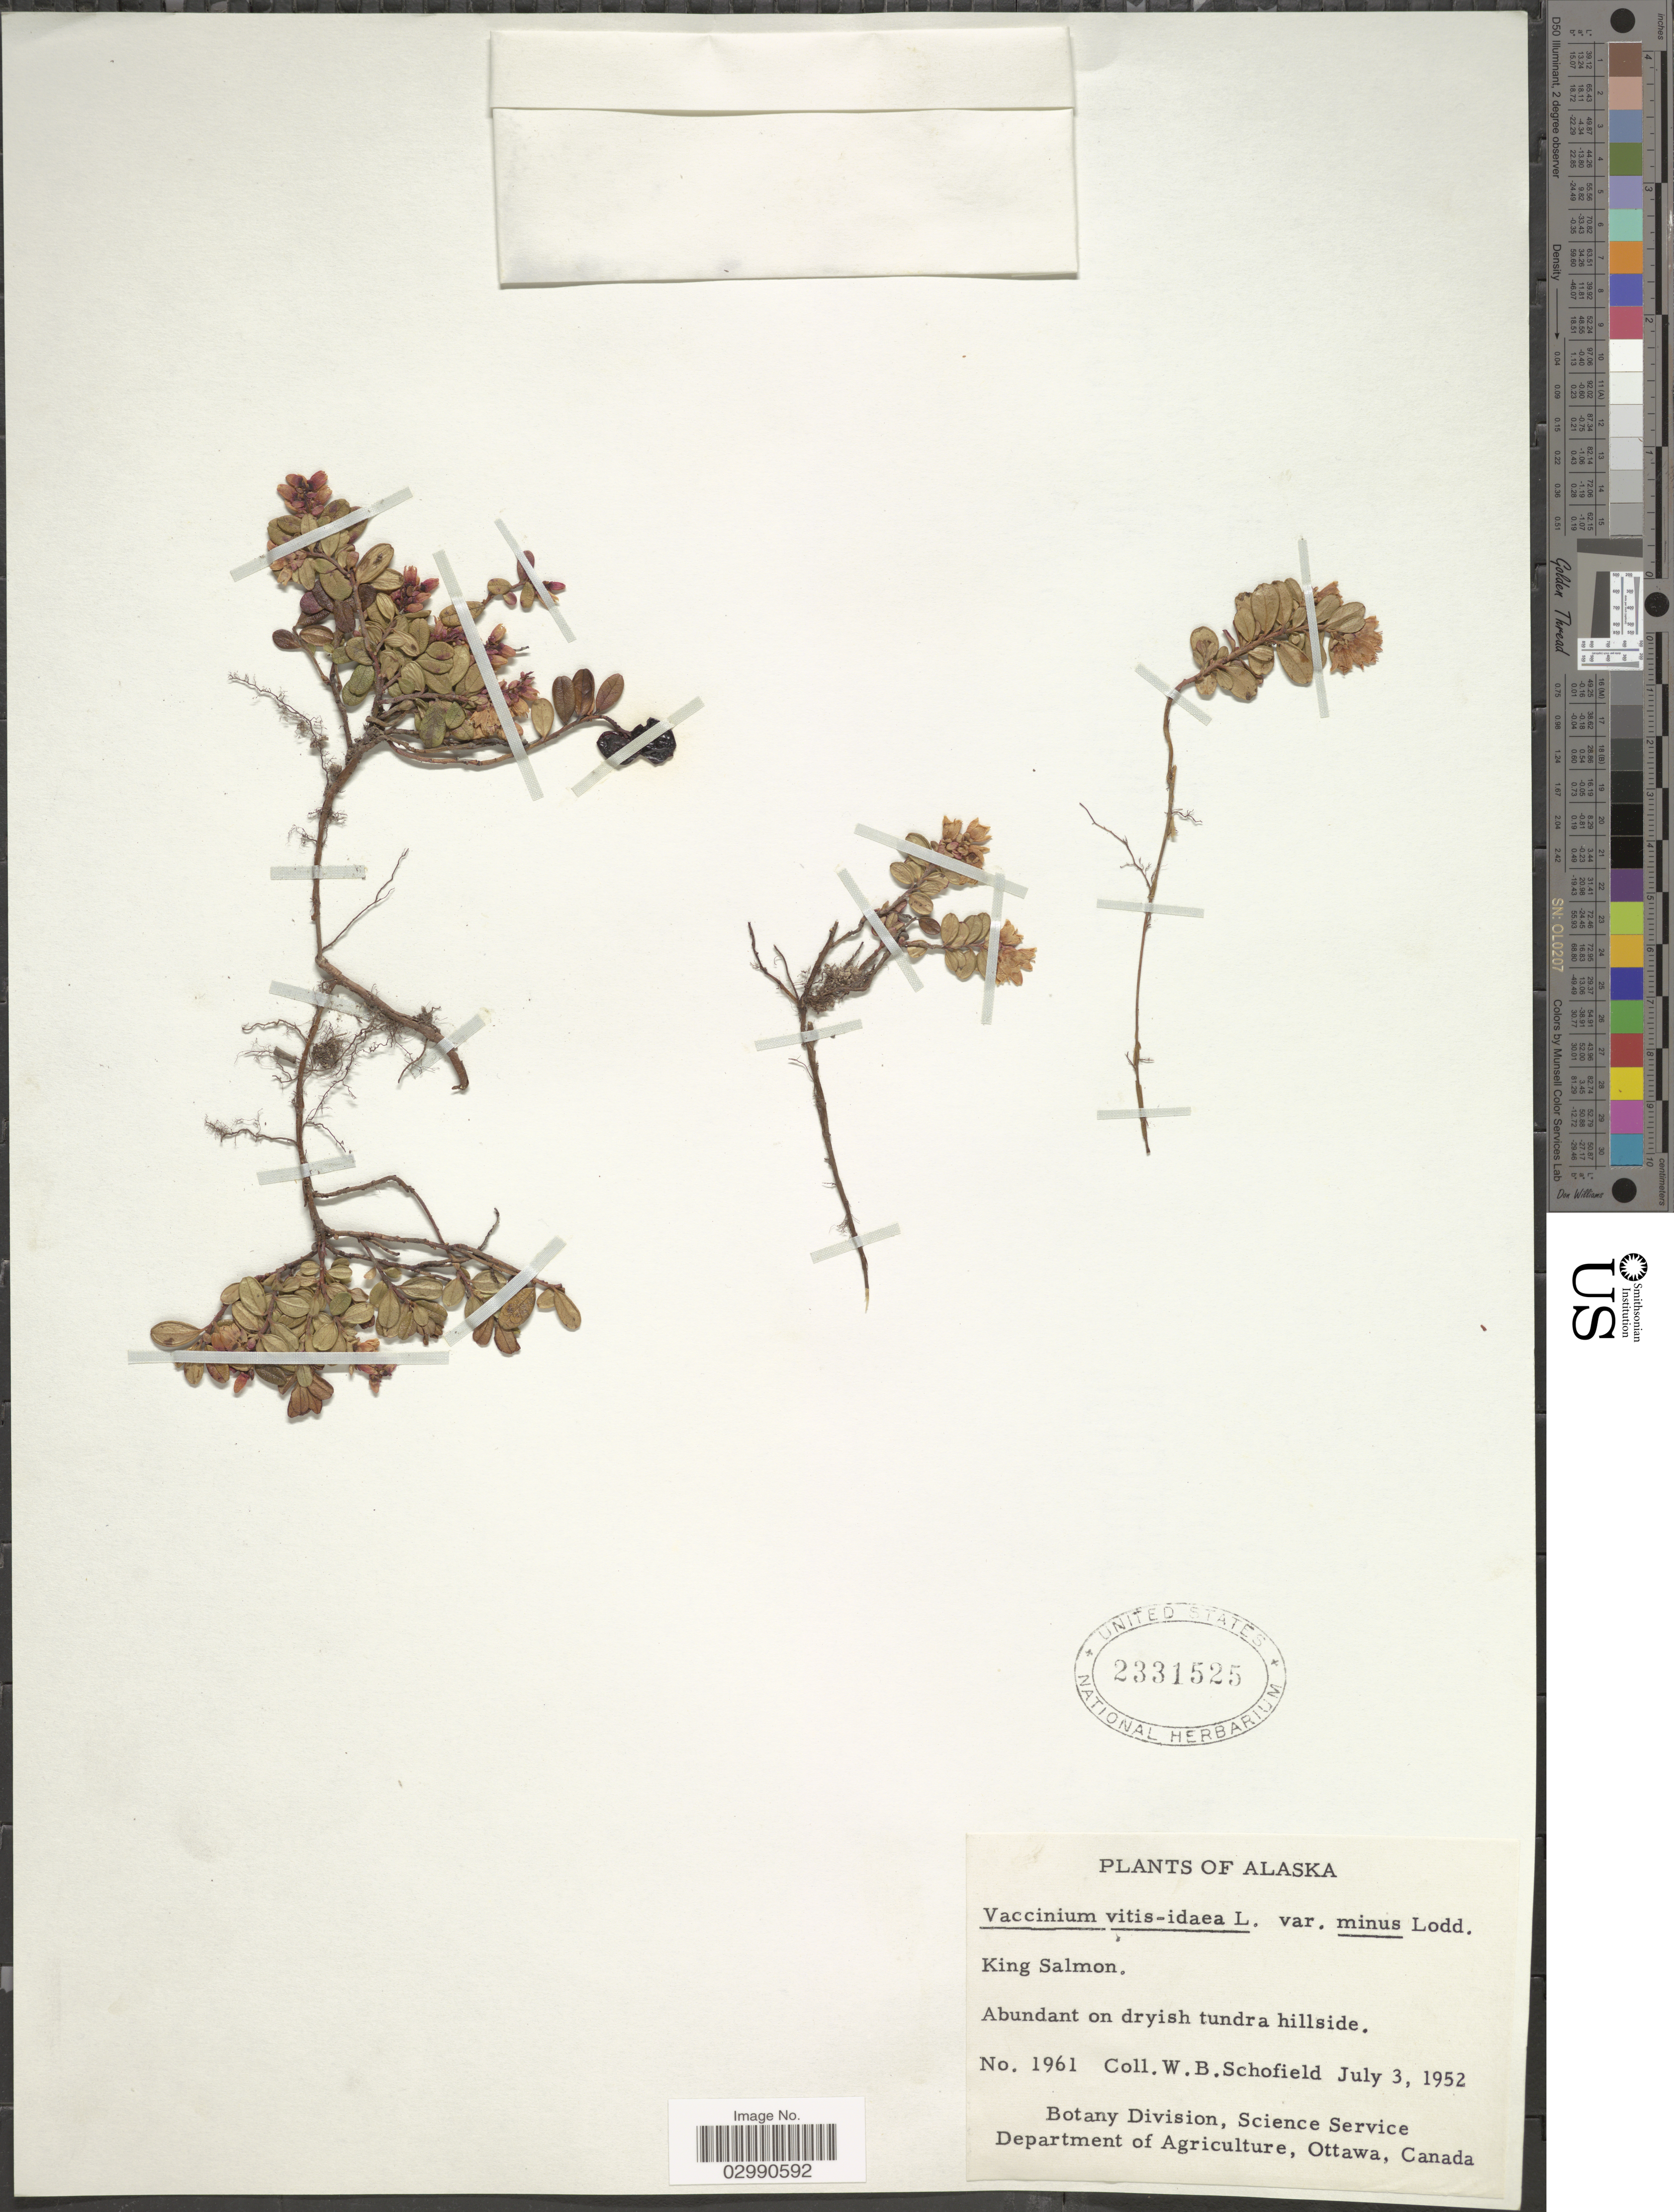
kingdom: Plantae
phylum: Tracheophyta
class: Magnoliopsida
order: Ericales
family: Ericaceae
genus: Vaccinium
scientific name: Vaccinium vitis-idaea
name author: L.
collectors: W. Schofield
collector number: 1961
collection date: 1952-07-03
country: United States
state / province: Alaska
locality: King Salmon.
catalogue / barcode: US 2331525